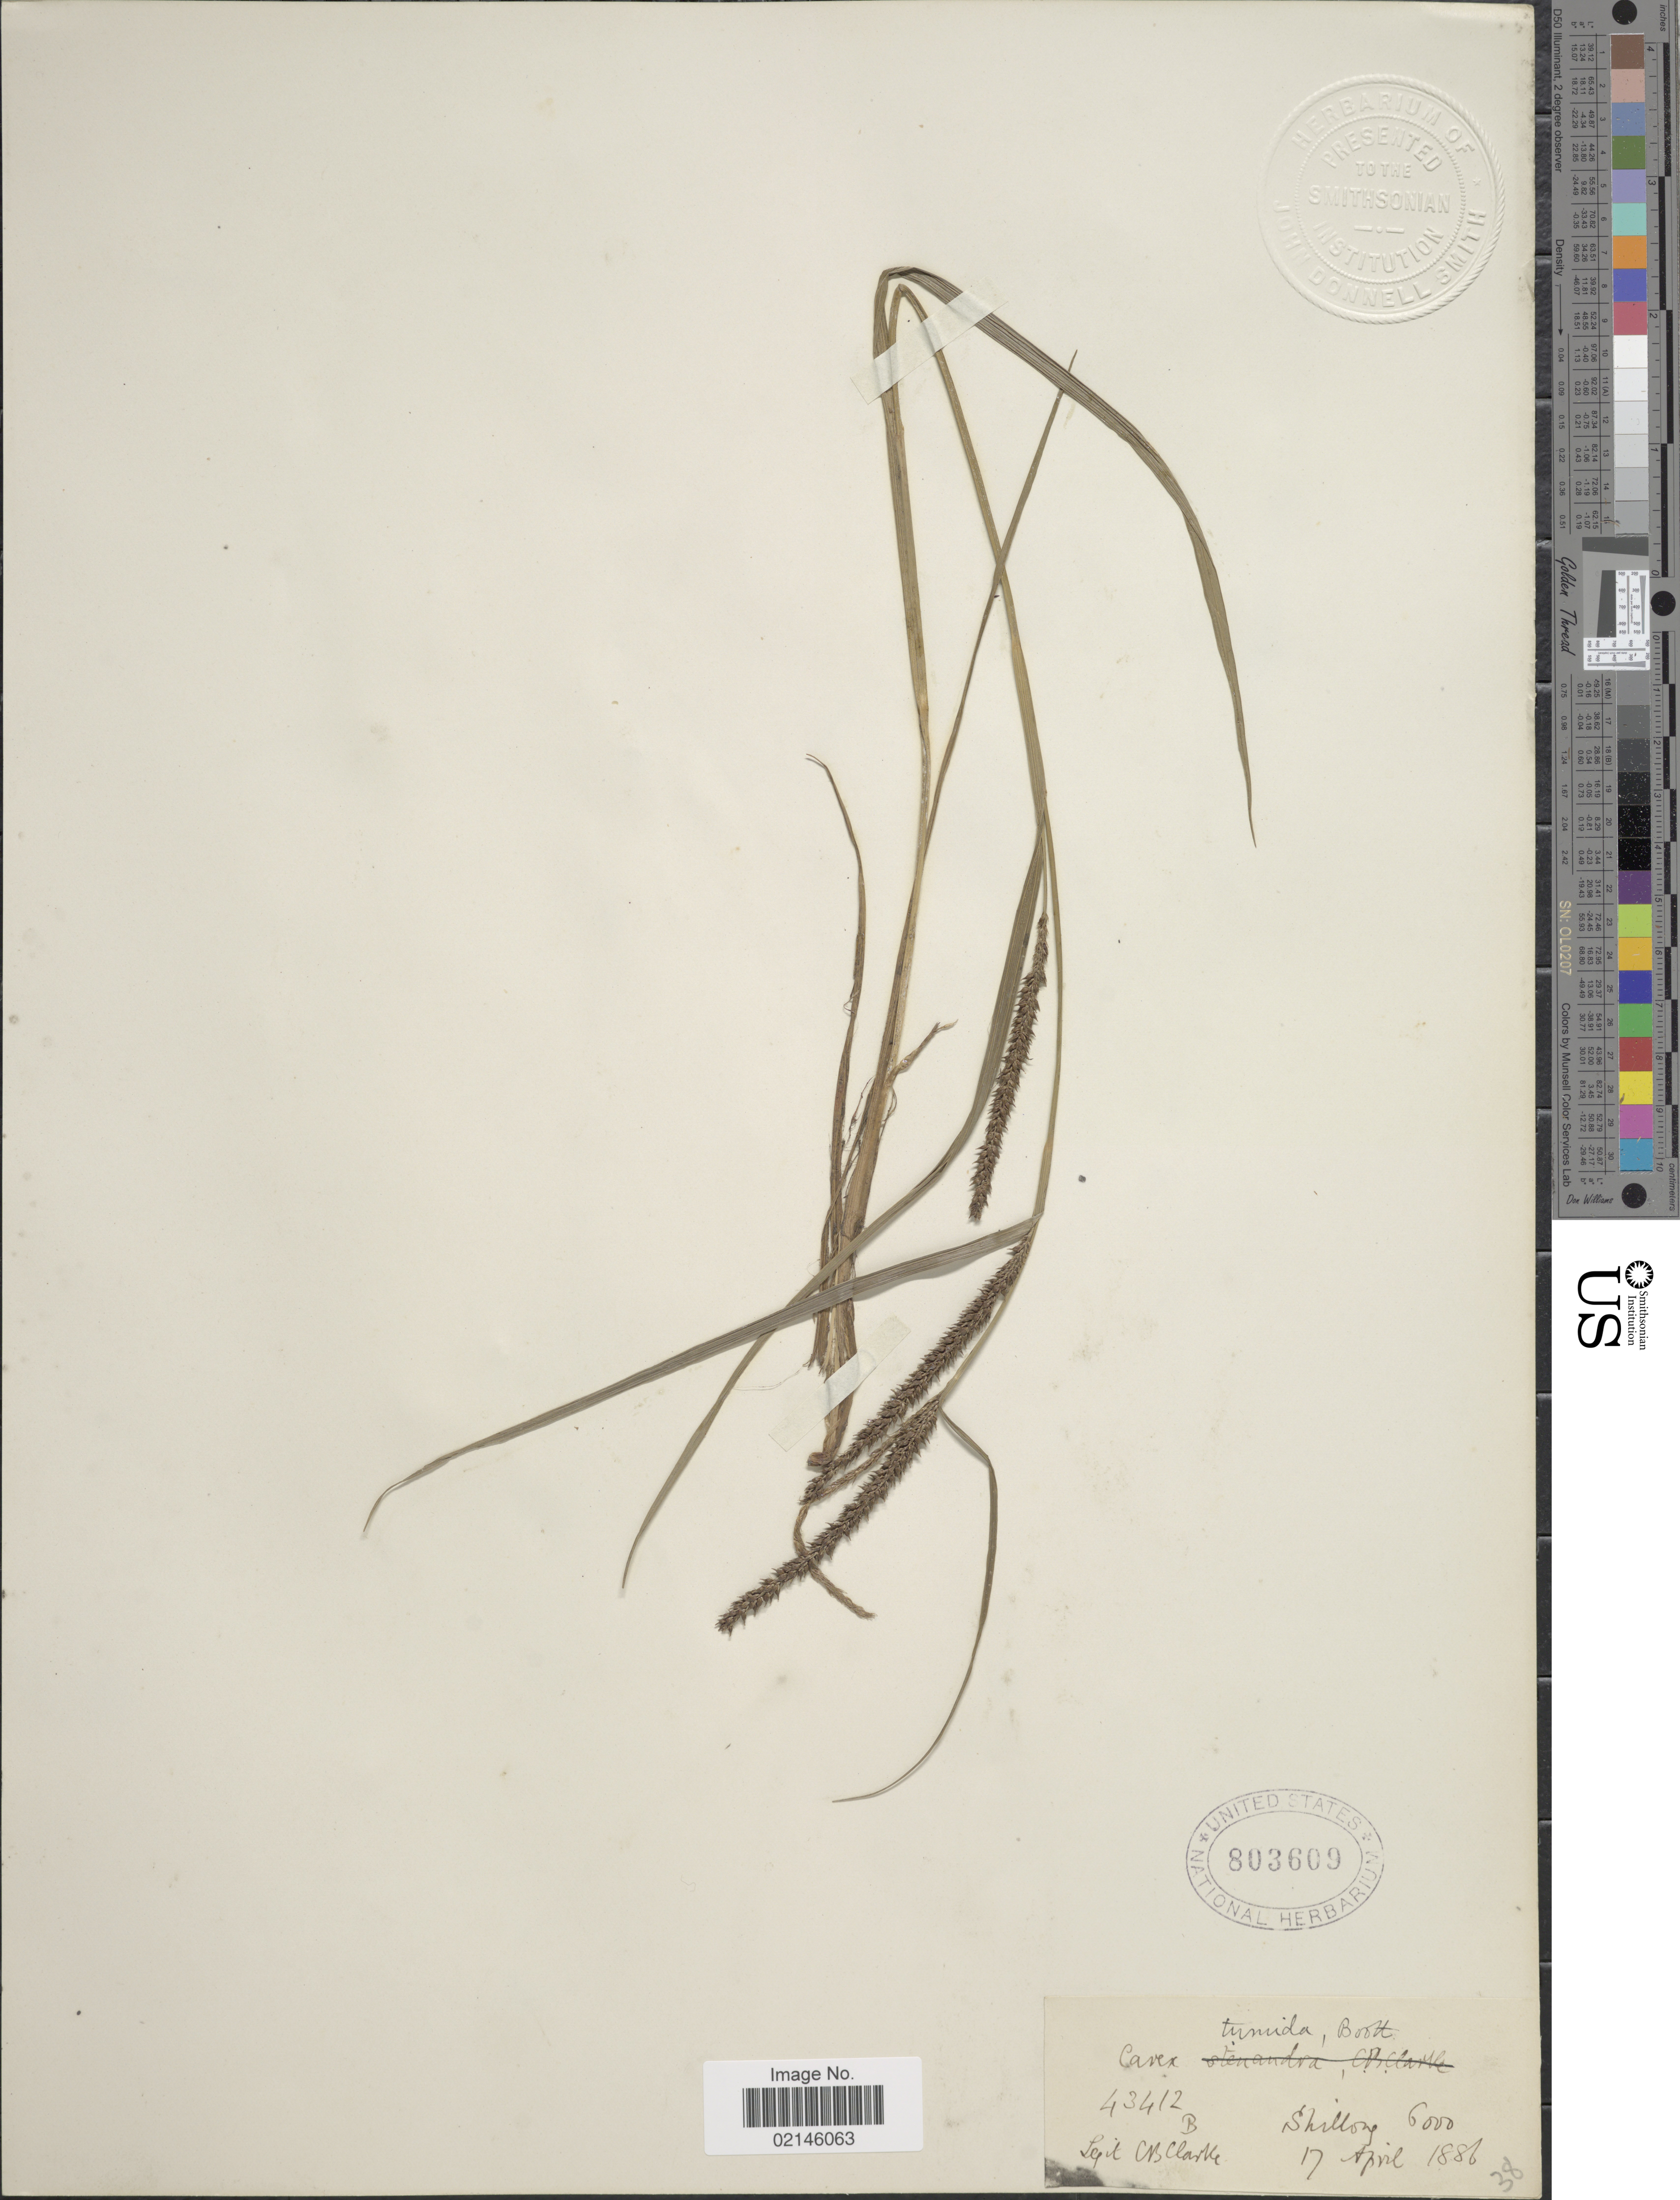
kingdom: Plantae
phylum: Tracheophyta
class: Liliopsida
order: Poales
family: Cyperaceae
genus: Carex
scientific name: Carex tumida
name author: Boott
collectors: C. B. Clarke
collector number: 43412 B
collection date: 1886-04-17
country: India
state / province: Meghalaya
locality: Shillong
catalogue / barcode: US 803609